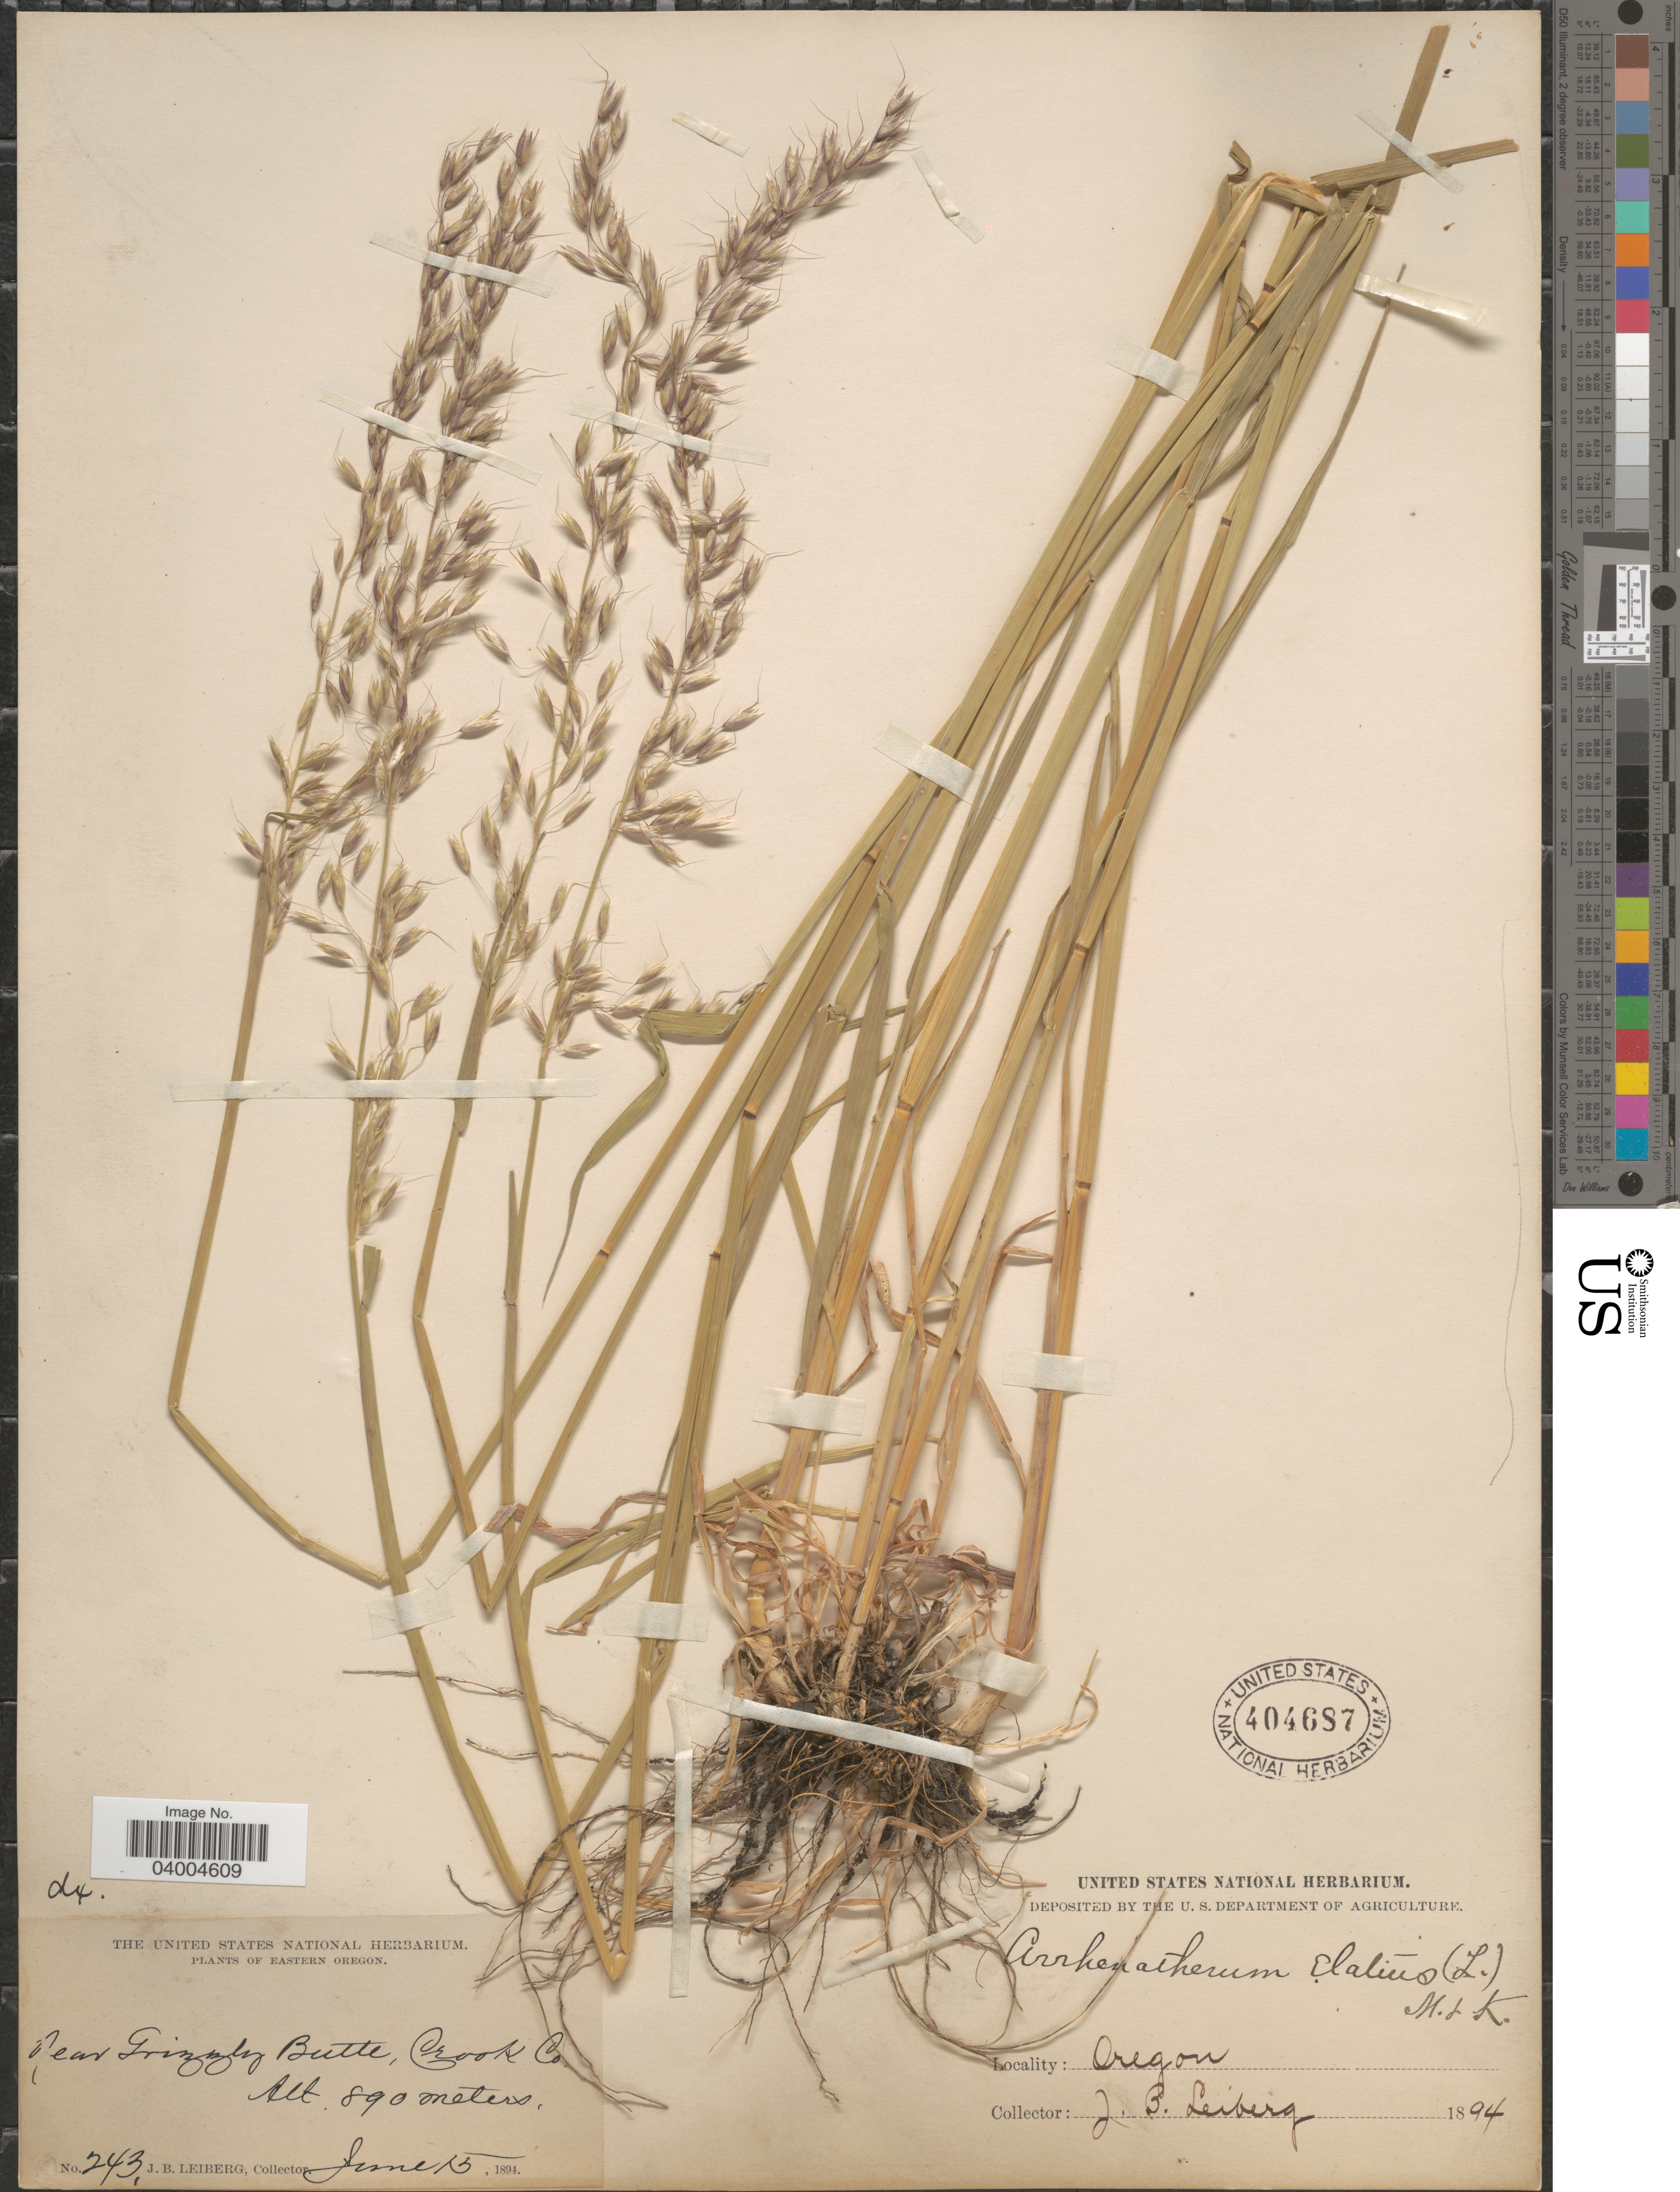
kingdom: Plantae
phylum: Tracheophyta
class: Liliopsida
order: Poales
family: Poaceae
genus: Arrhenatherum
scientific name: Arrhenatherum elatius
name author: (L.) J. Presl & C. Presl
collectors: J. B. Leiberg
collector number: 243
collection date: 1894-06-15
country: United States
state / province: Oregon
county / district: Crook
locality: Eastern Oregon. Near Grizzly Butte, Crook Co.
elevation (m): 890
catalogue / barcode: US 404687